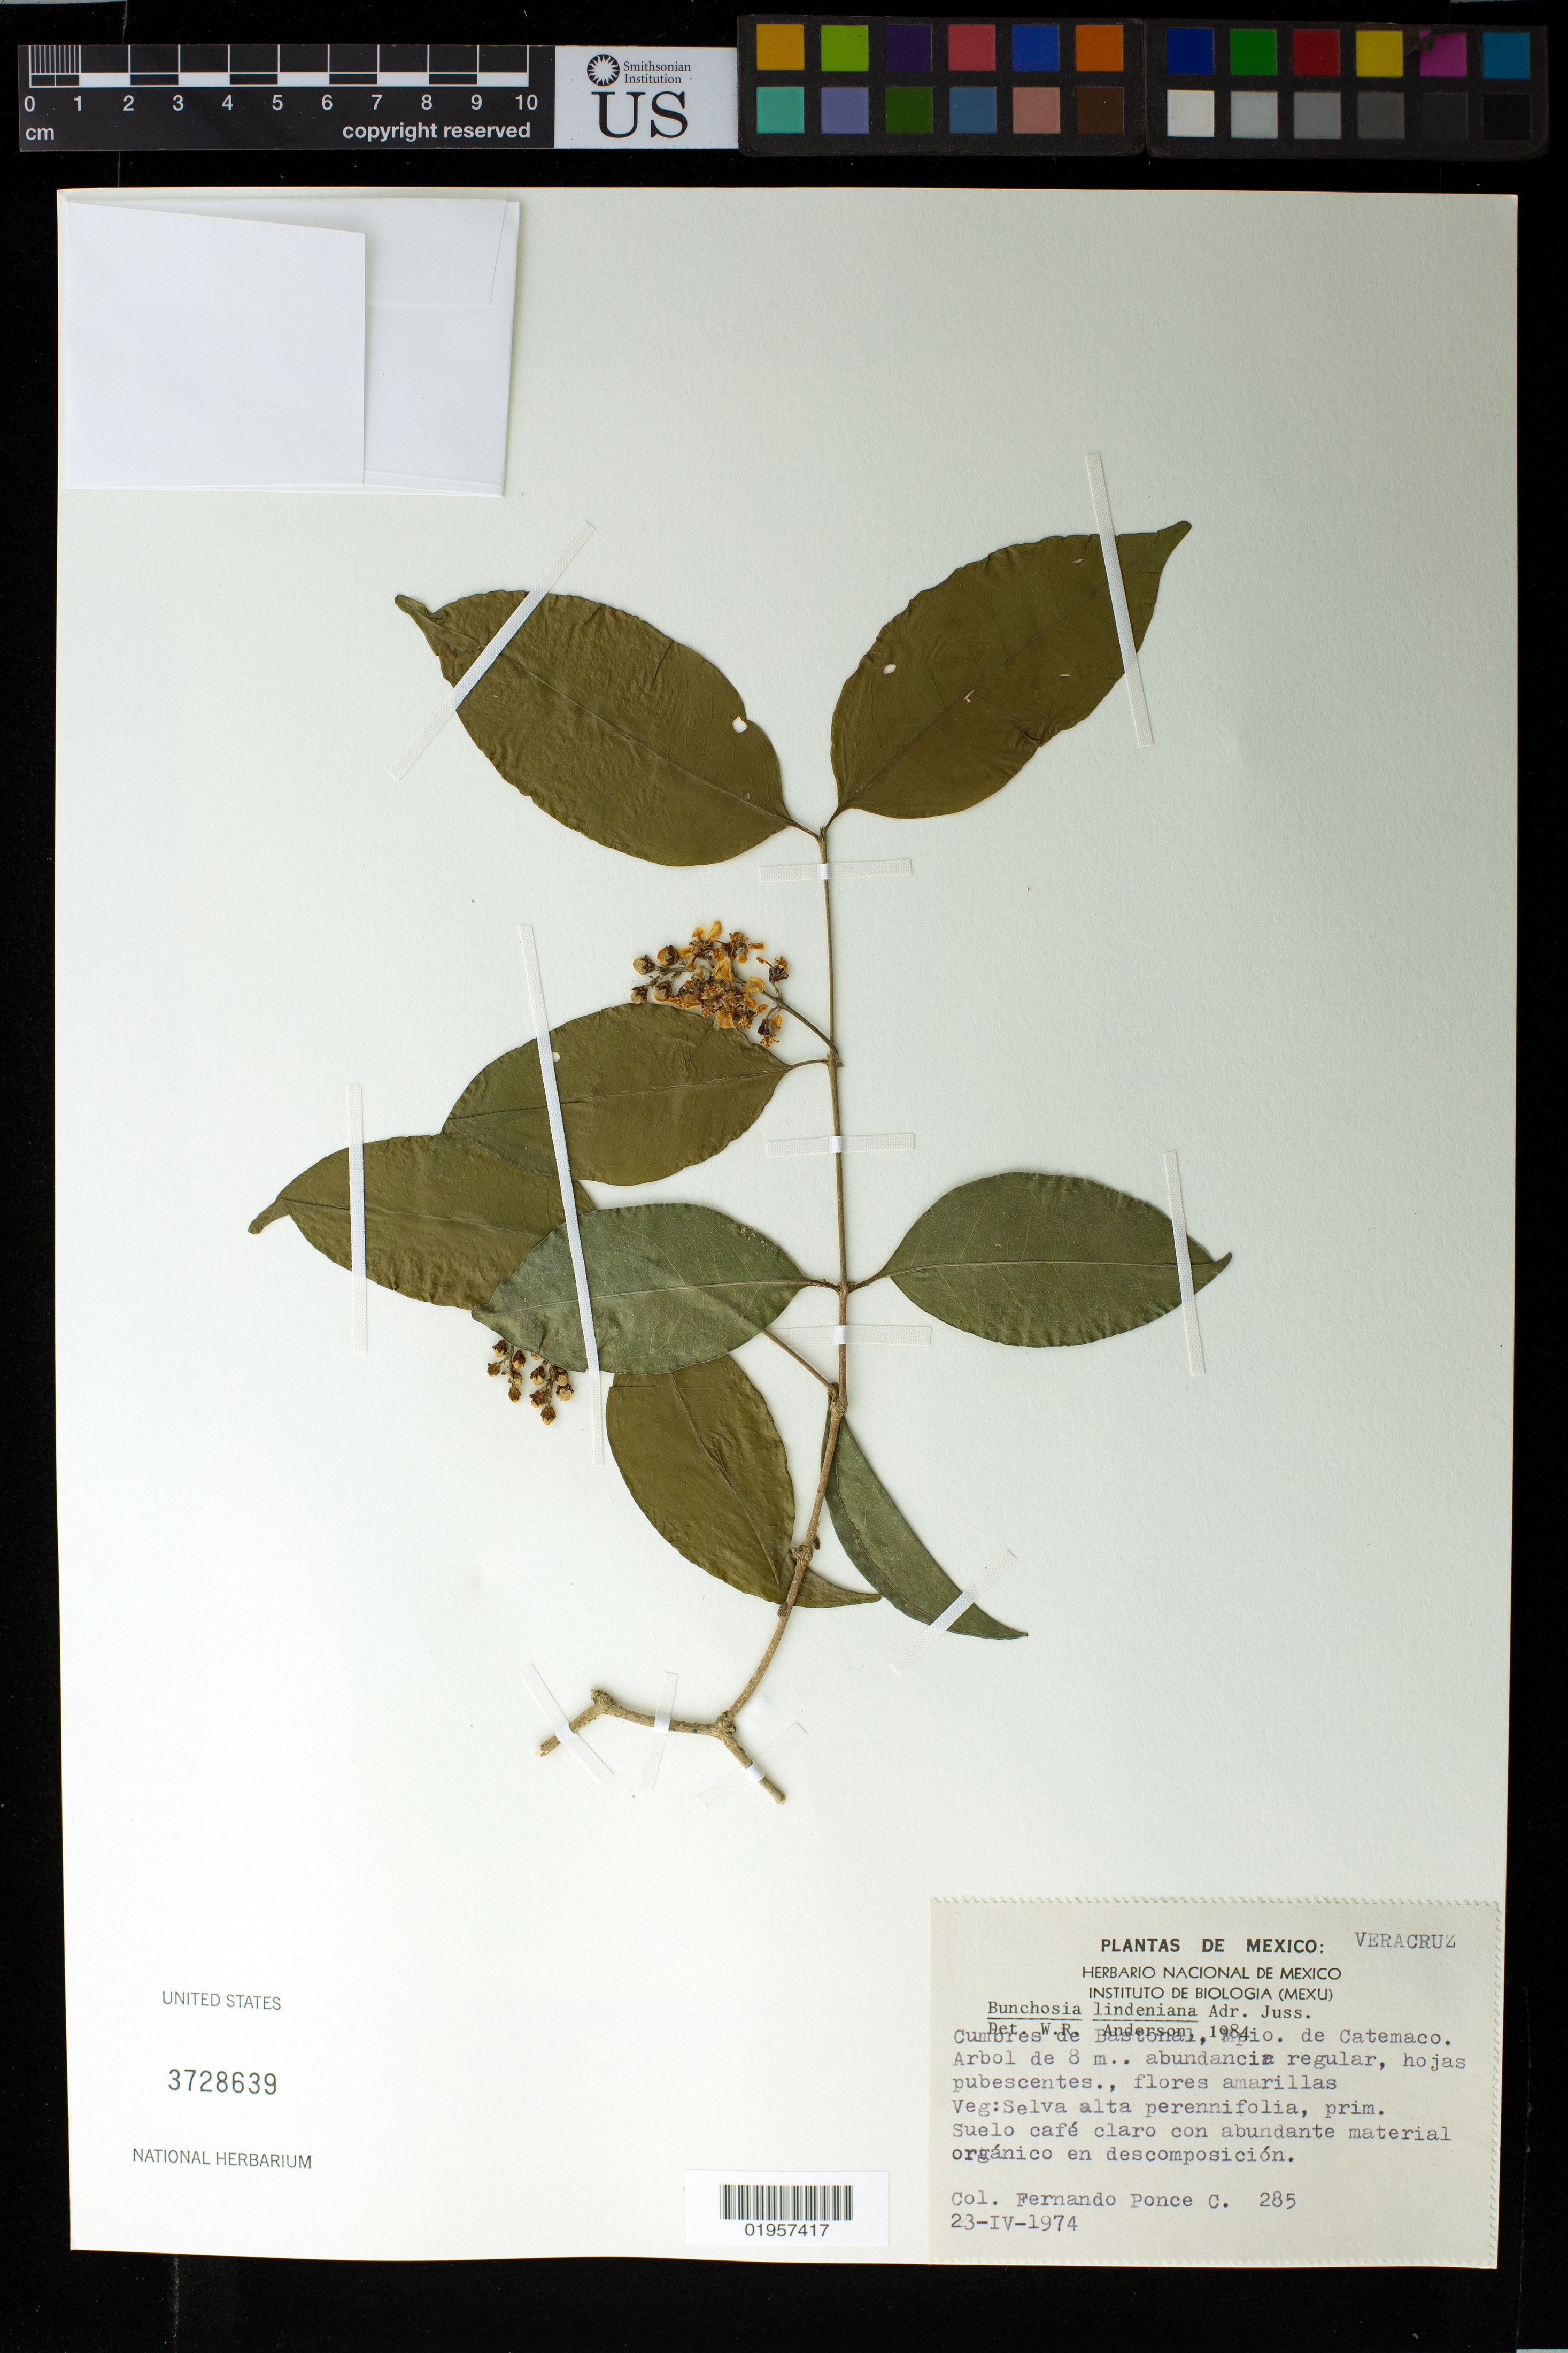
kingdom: Plantae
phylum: Tracheophyta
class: Magnoliopsida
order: Malpighiales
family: Malpighiaceae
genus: Bunchosia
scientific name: Bunchosia lindeniana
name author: A. Juss.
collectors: F. Ponce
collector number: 285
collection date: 1974-04-23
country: Mexico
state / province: Veracruz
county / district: Catemaco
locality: Cumbres de Bastonal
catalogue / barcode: US 3728639